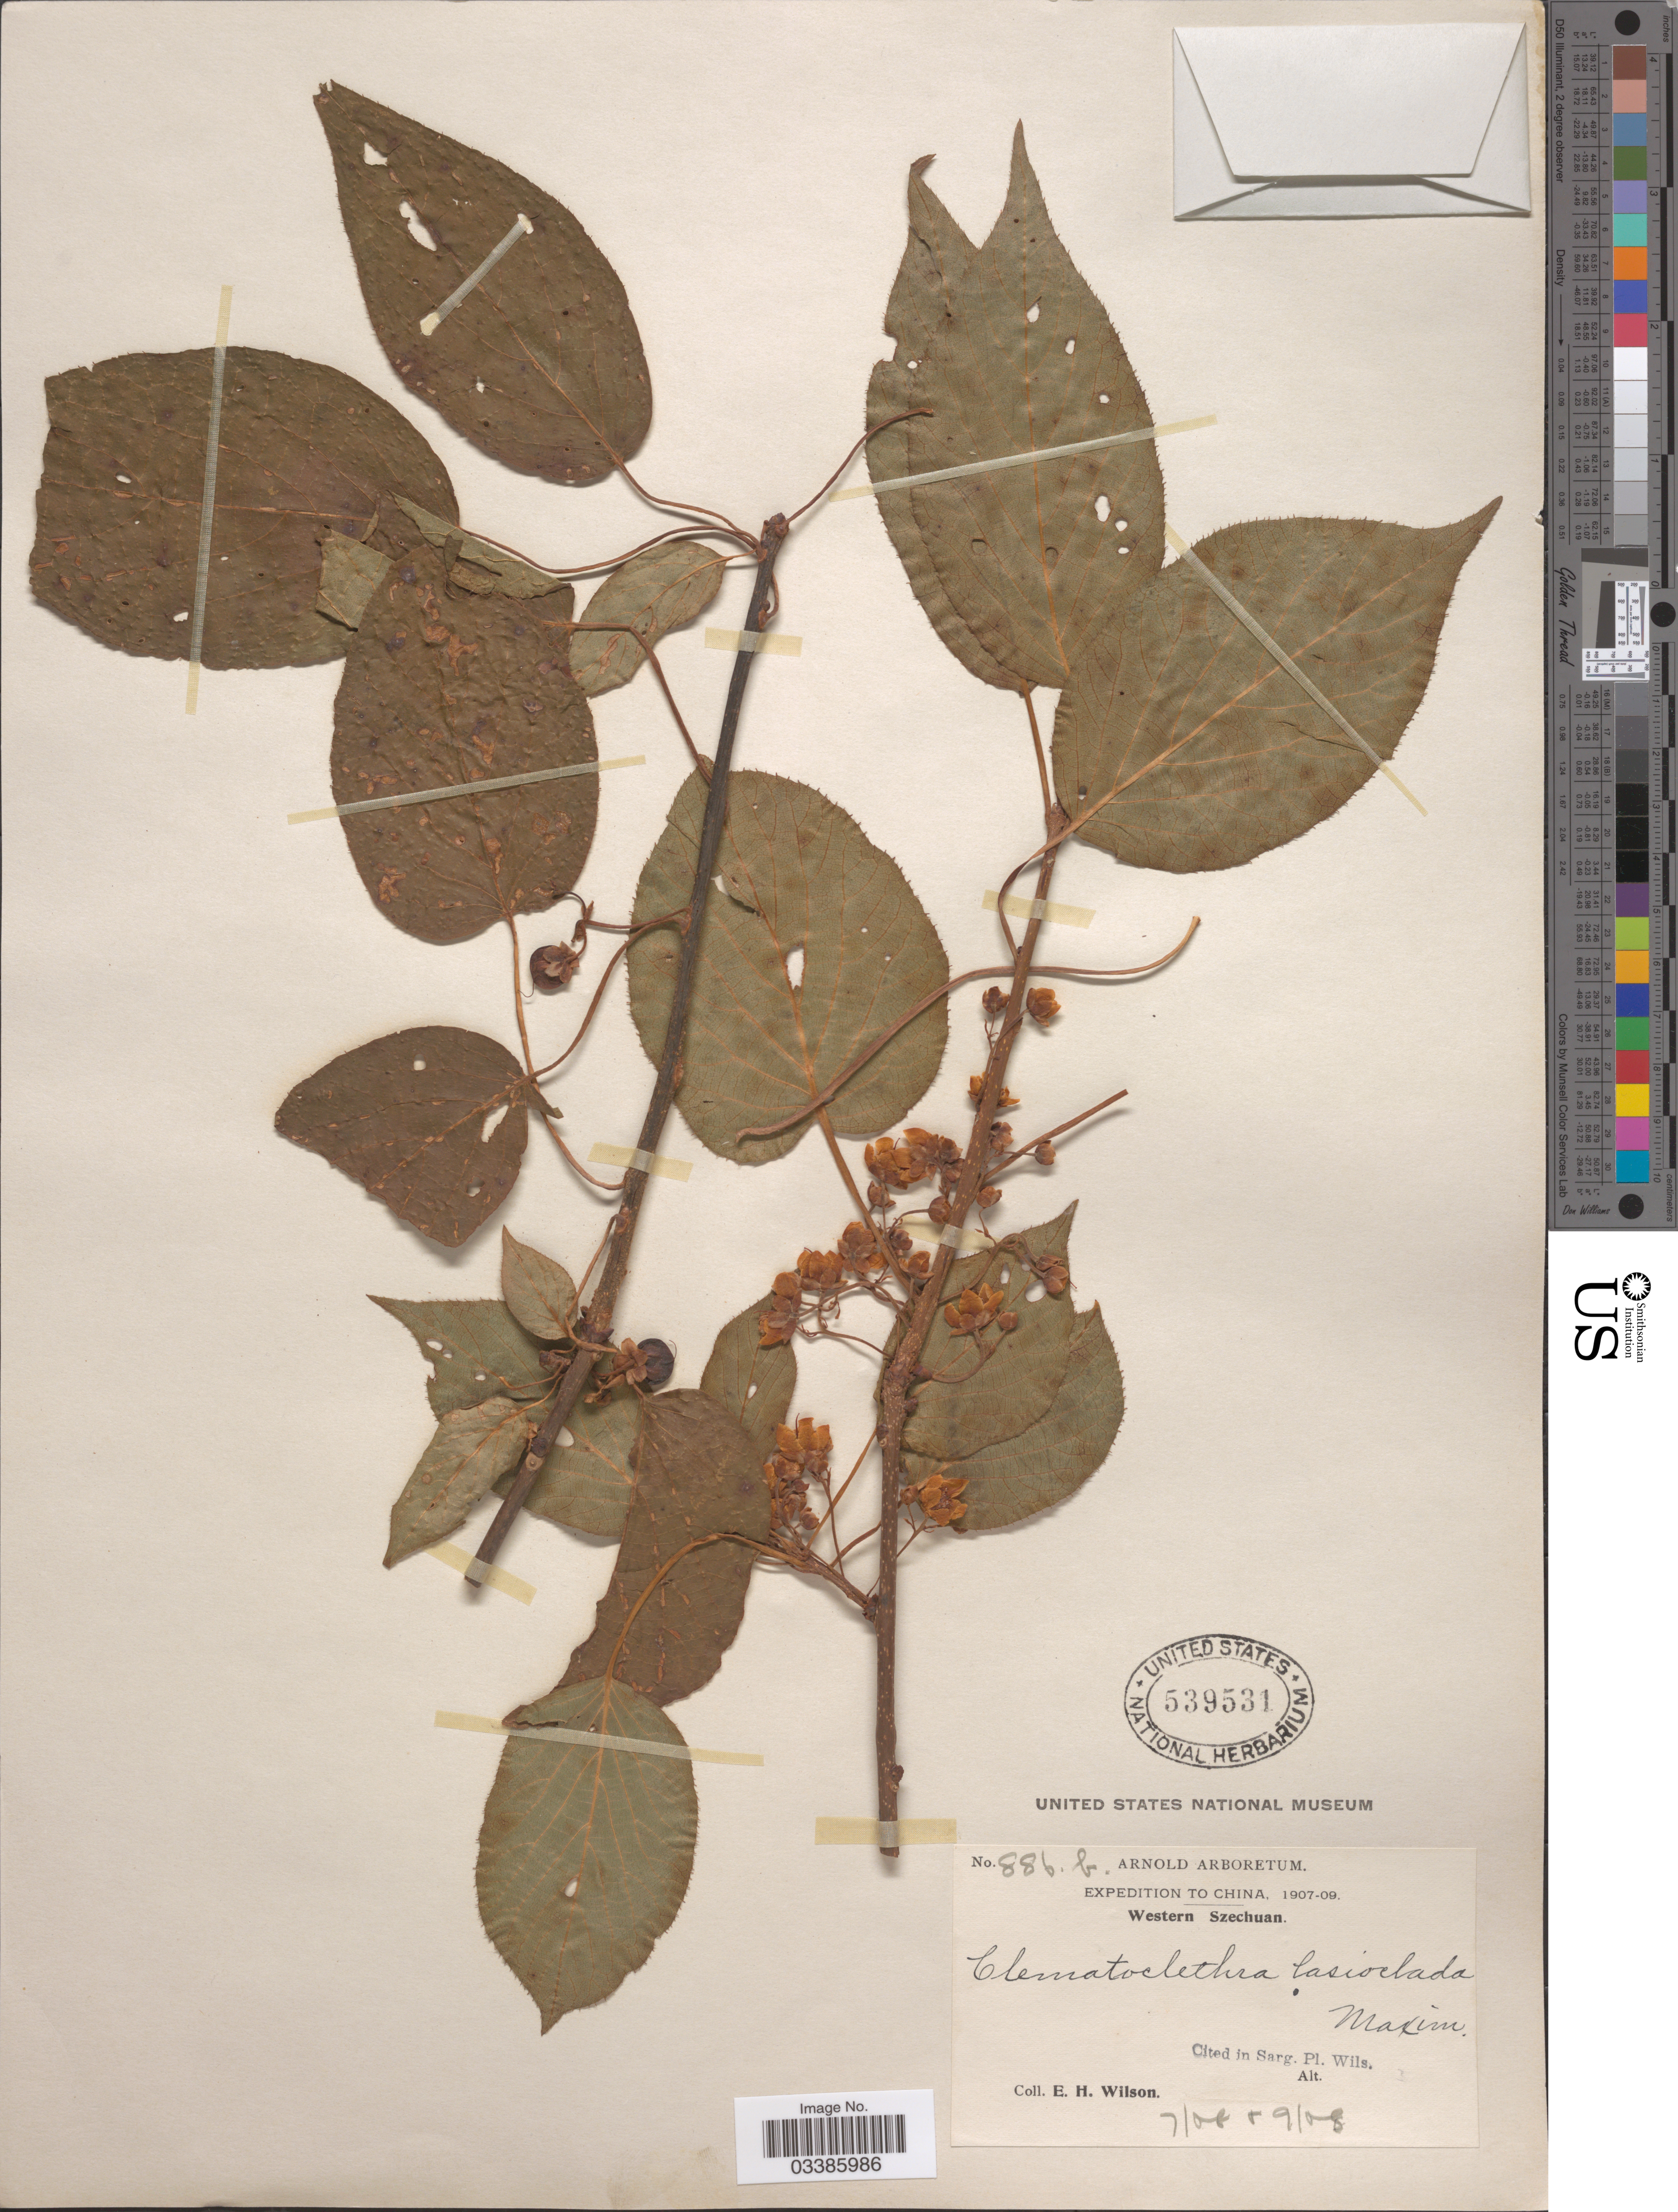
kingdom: Plantae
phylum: Tracheophyta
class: Magnoliopsida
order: Ericales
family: Actinidiaceae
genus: Clematoclethra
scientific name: Clematoclethra lasioclada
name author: Maxim.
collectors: E. Wilson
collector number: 886b.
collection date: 1908-07/1908-09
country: China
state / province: Sichuan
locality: Western Szechuan.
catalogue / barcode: US 539531